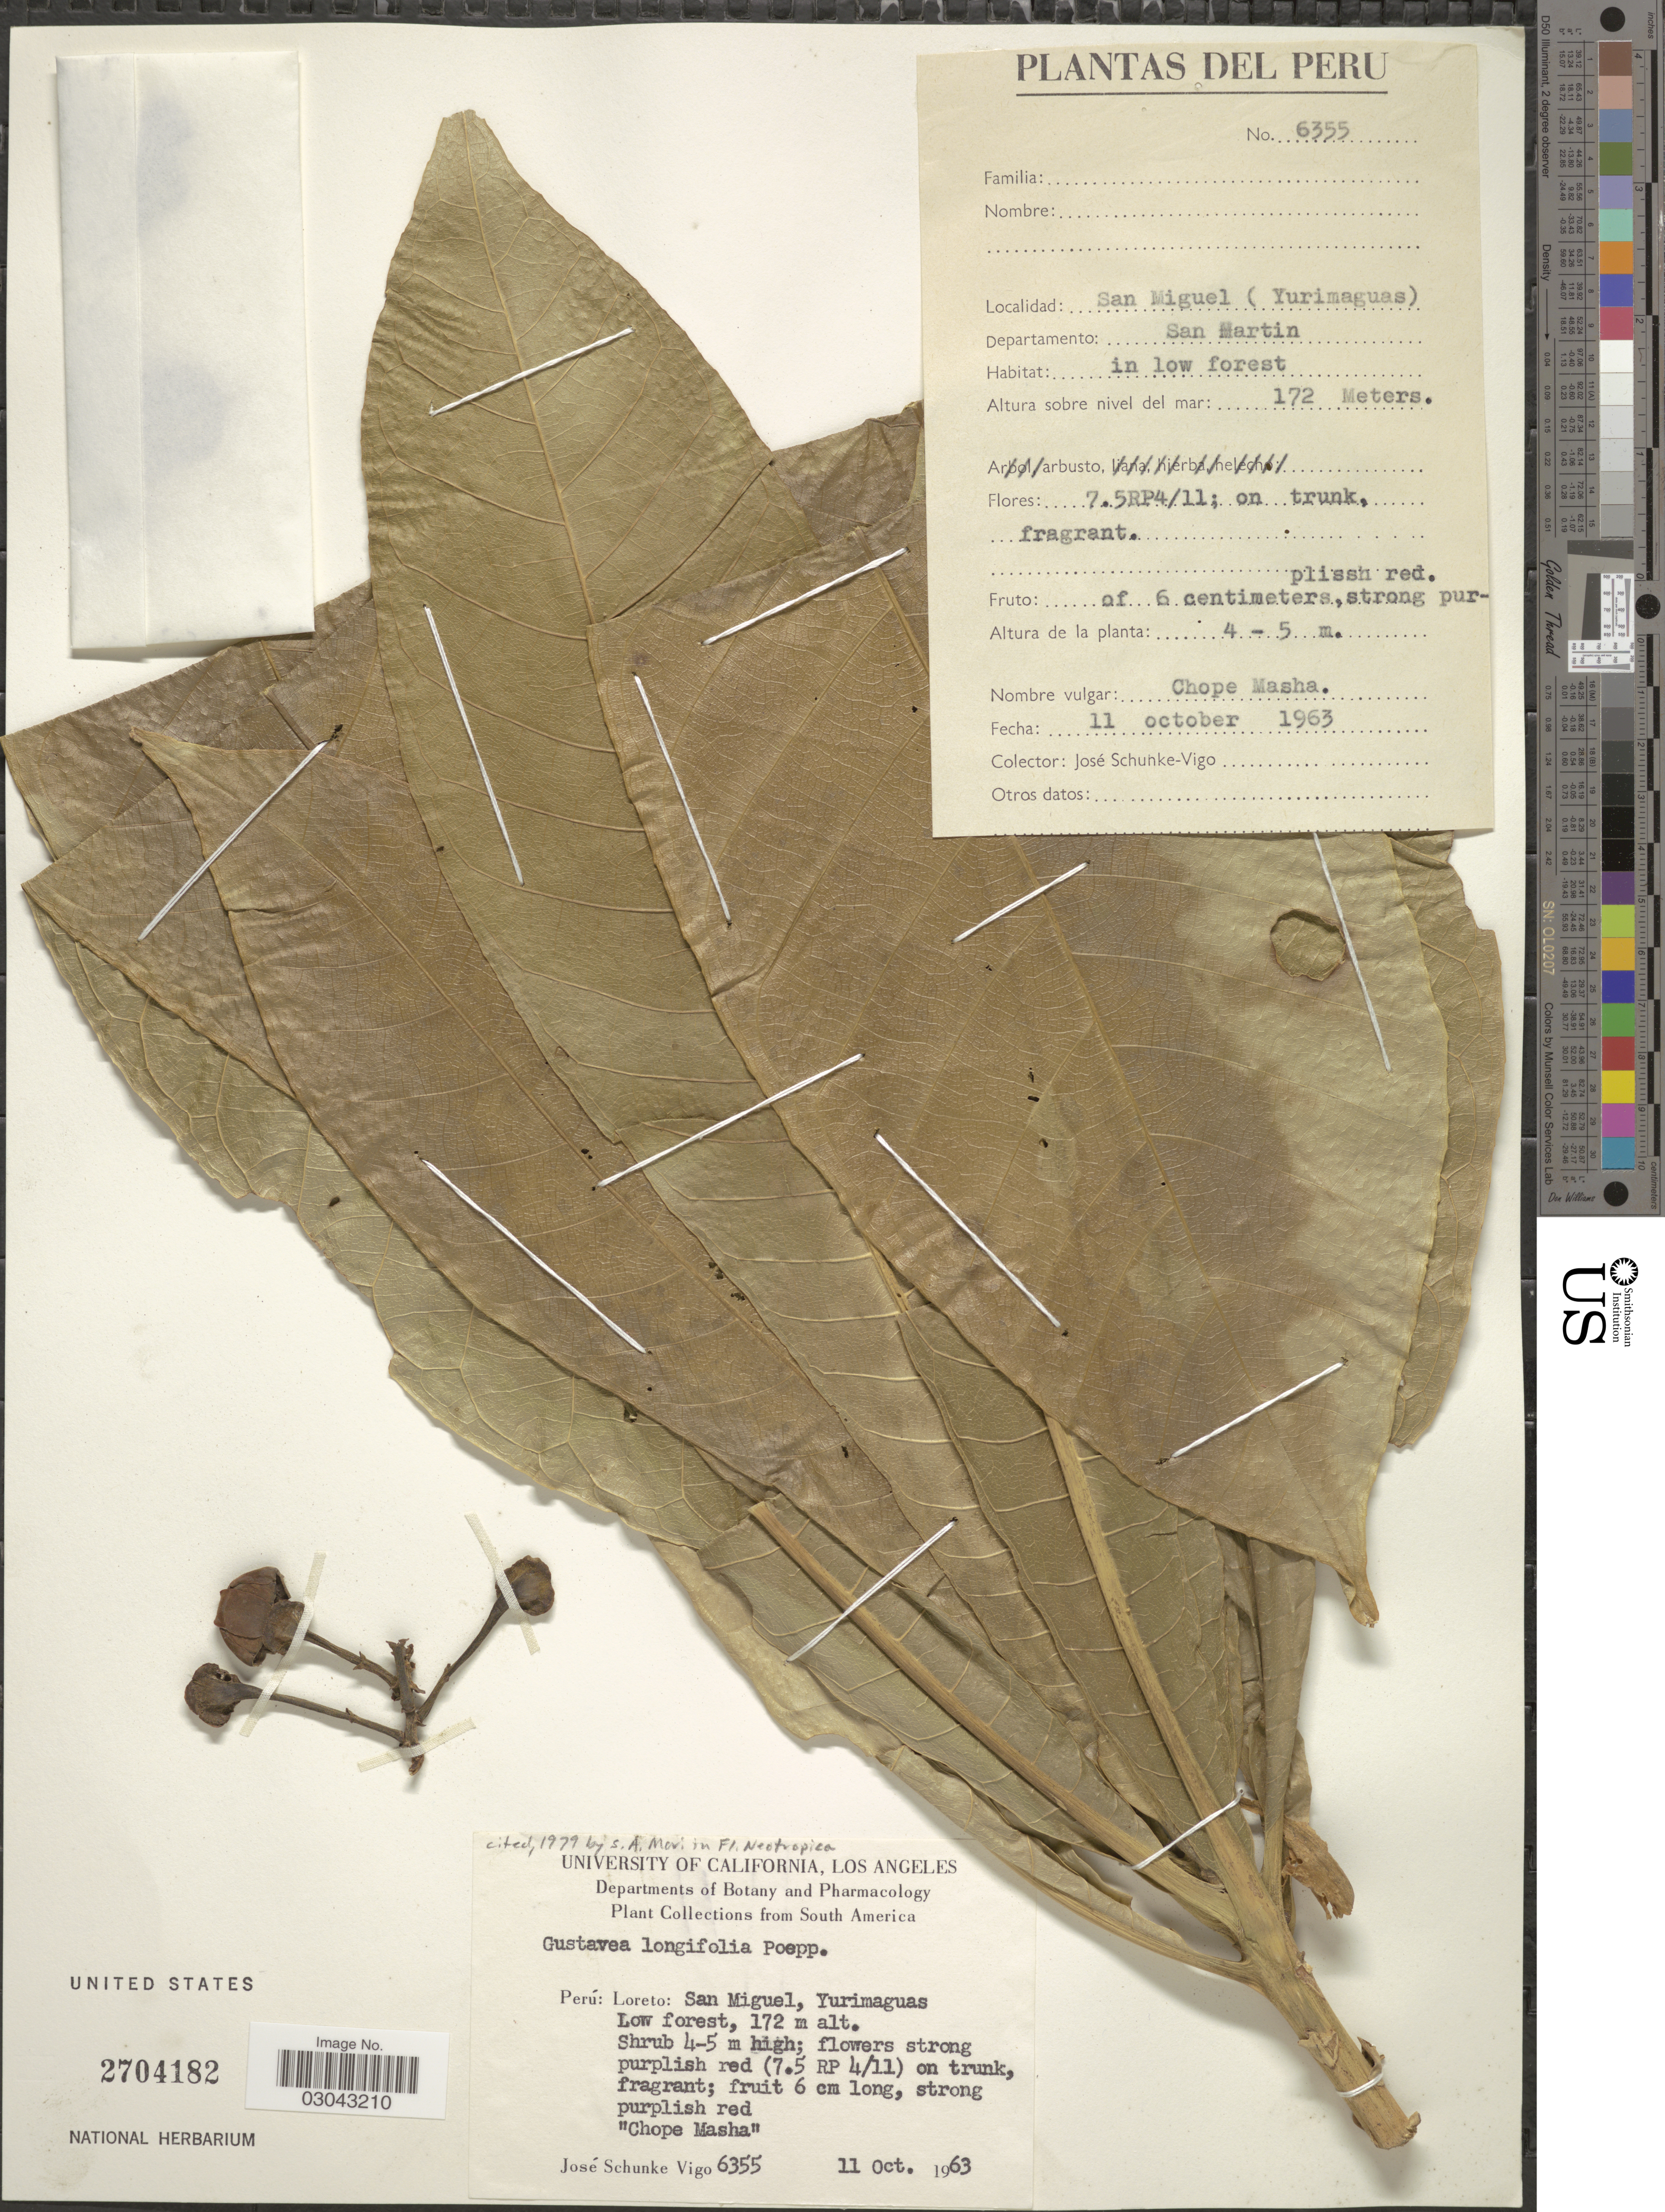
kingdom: Plantae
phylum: Tracheophyta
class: Magnoliopsida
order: Ericales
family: Lecythidaceae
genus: Gustavia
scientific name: Gustavia longifolia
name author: Poepp. ex O. Berg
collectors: J. Schunke Vigo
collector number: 6355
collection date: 1963-10-11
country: Peru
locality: Loreto, San Miguel, Yurimaguas. Departamento: San Martin.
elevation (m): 172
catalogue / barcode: US 2704182